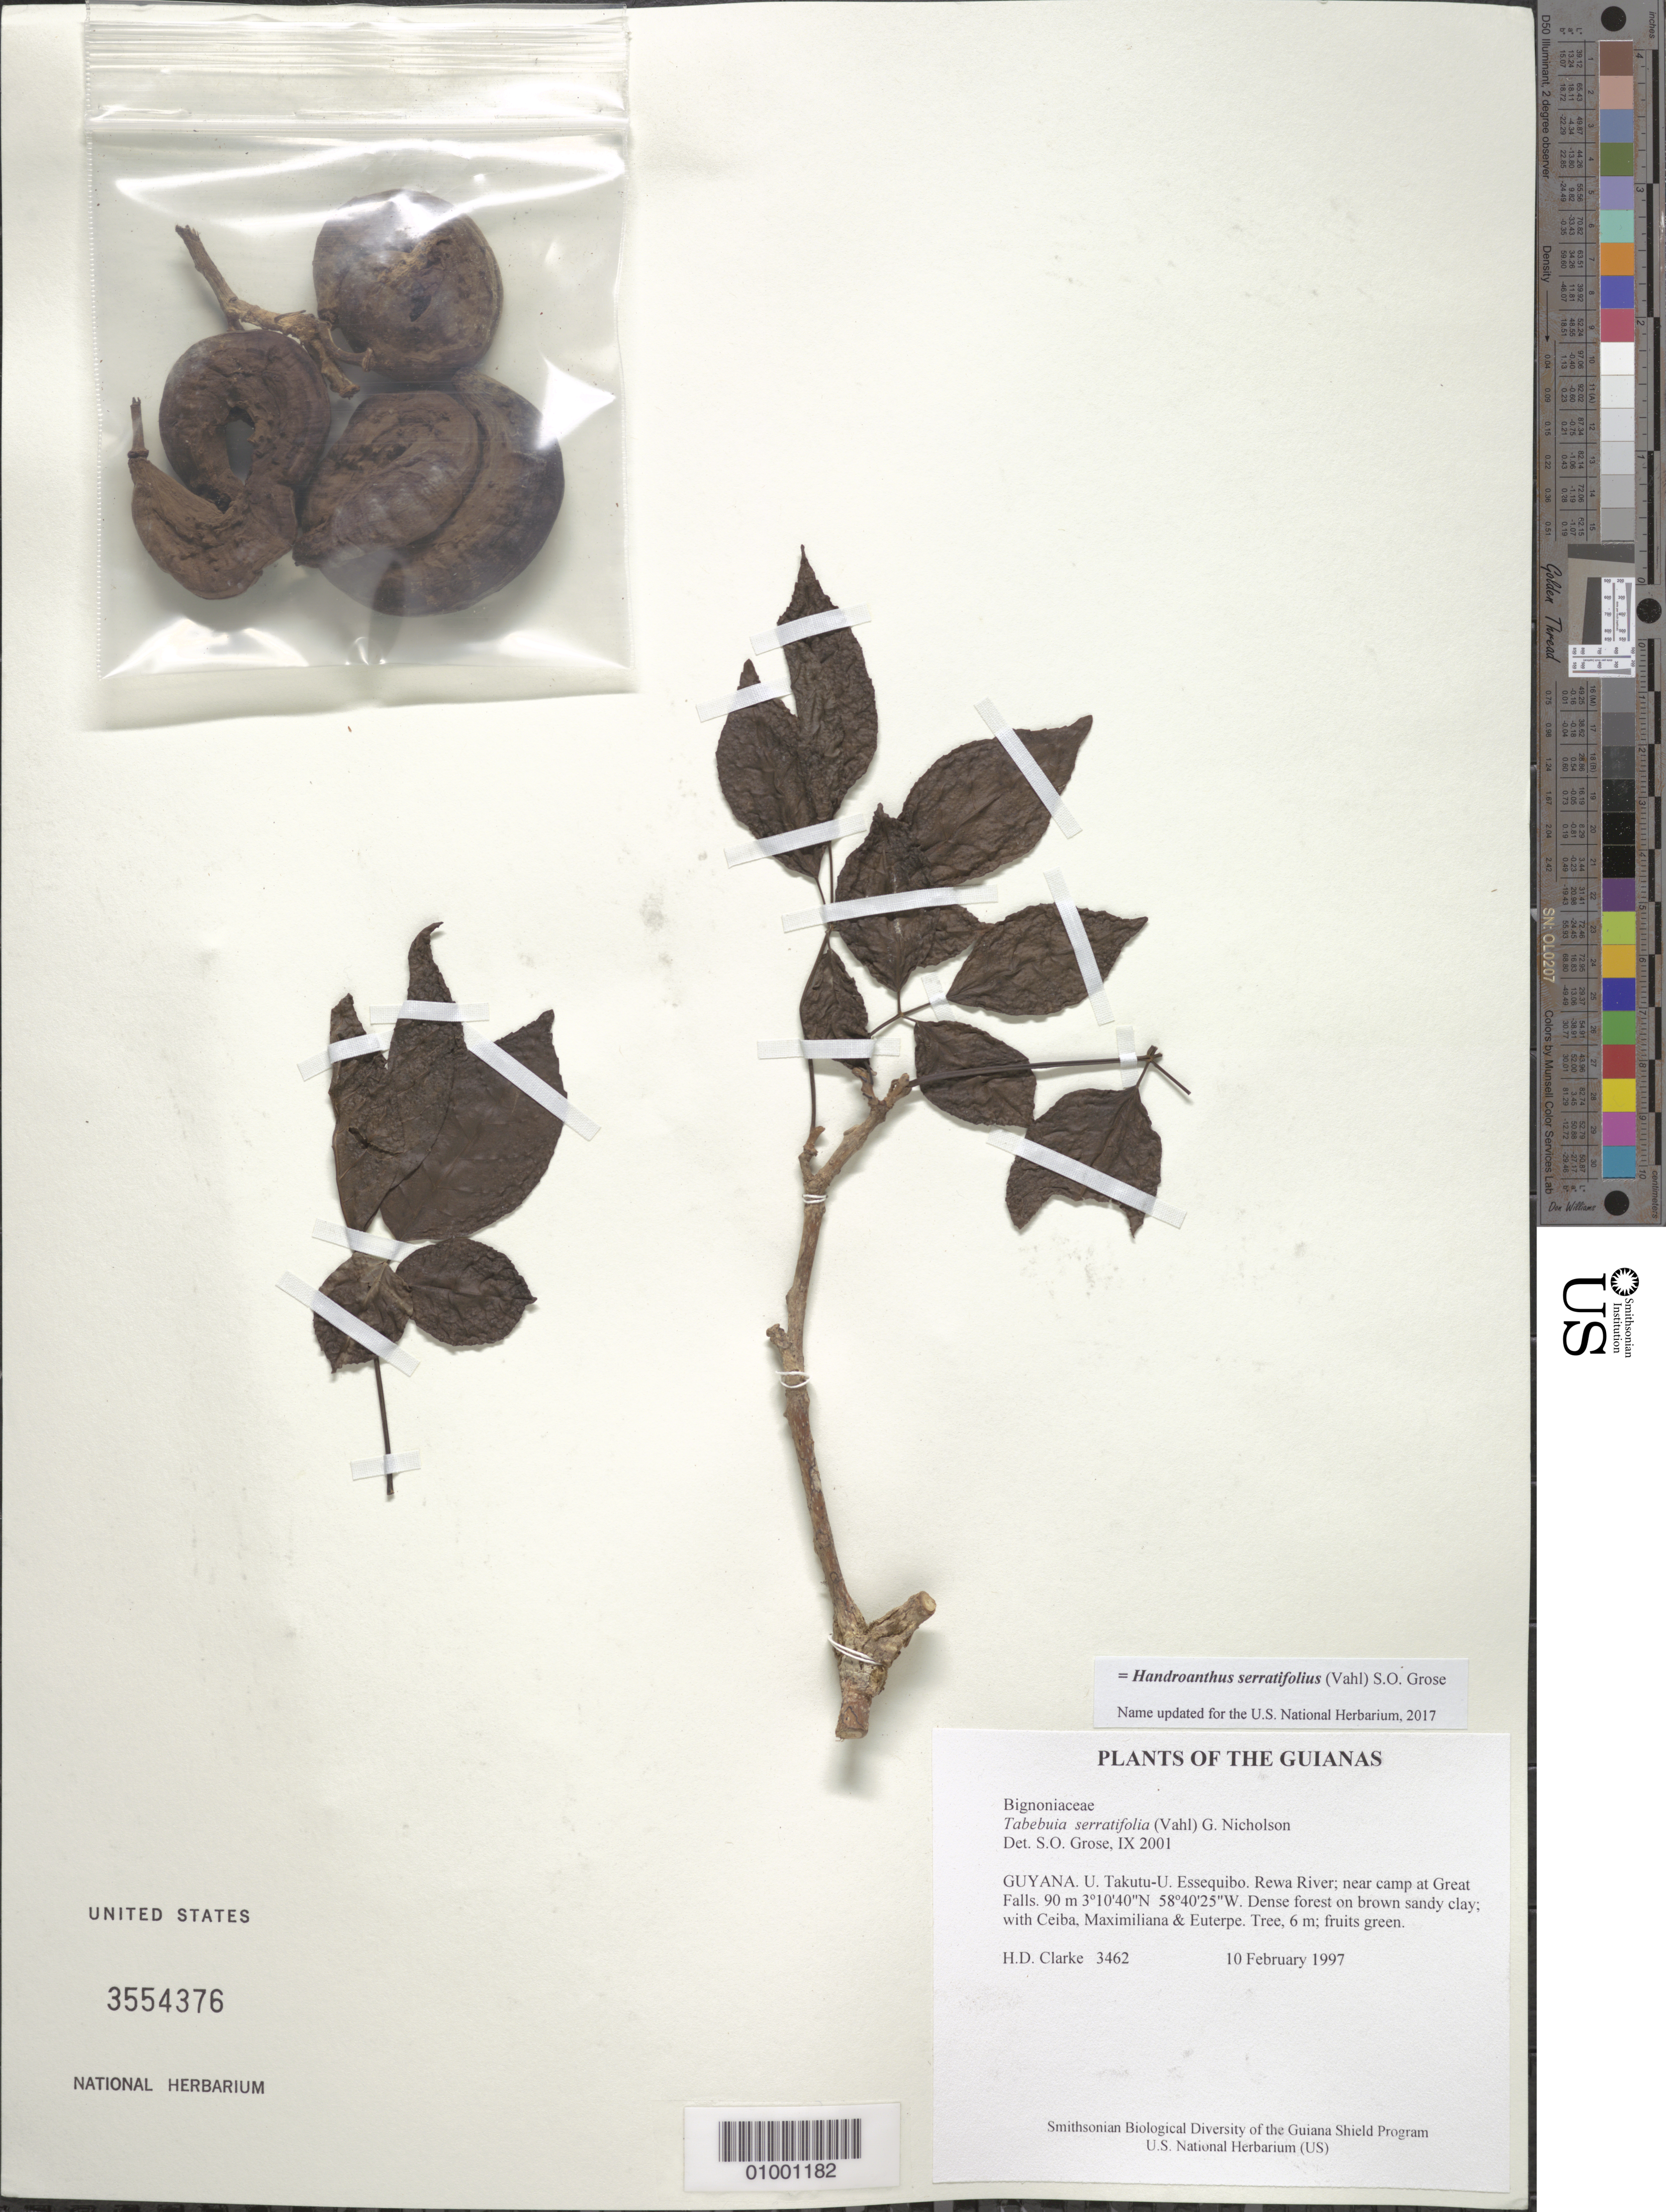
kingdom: Plantae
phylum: Tracheophyta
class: Magnoliopsida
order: Lamiales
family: Bignoniaceae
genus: Handroanthus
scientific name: Handroanthus serratifolius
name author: (Vahl) S.O. Grose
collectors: H. D. Clarke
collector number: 3462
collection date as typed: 10 February 1997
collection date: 1997-02-10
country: Guyana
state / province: U. Takutu-U. Essequibo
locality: Rewa River; near camp at Great Falls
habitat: Dense forest on brown sandy clay; with Ceiba, Maximiliana & Euterpe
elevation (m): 90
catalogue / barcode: US 3554376